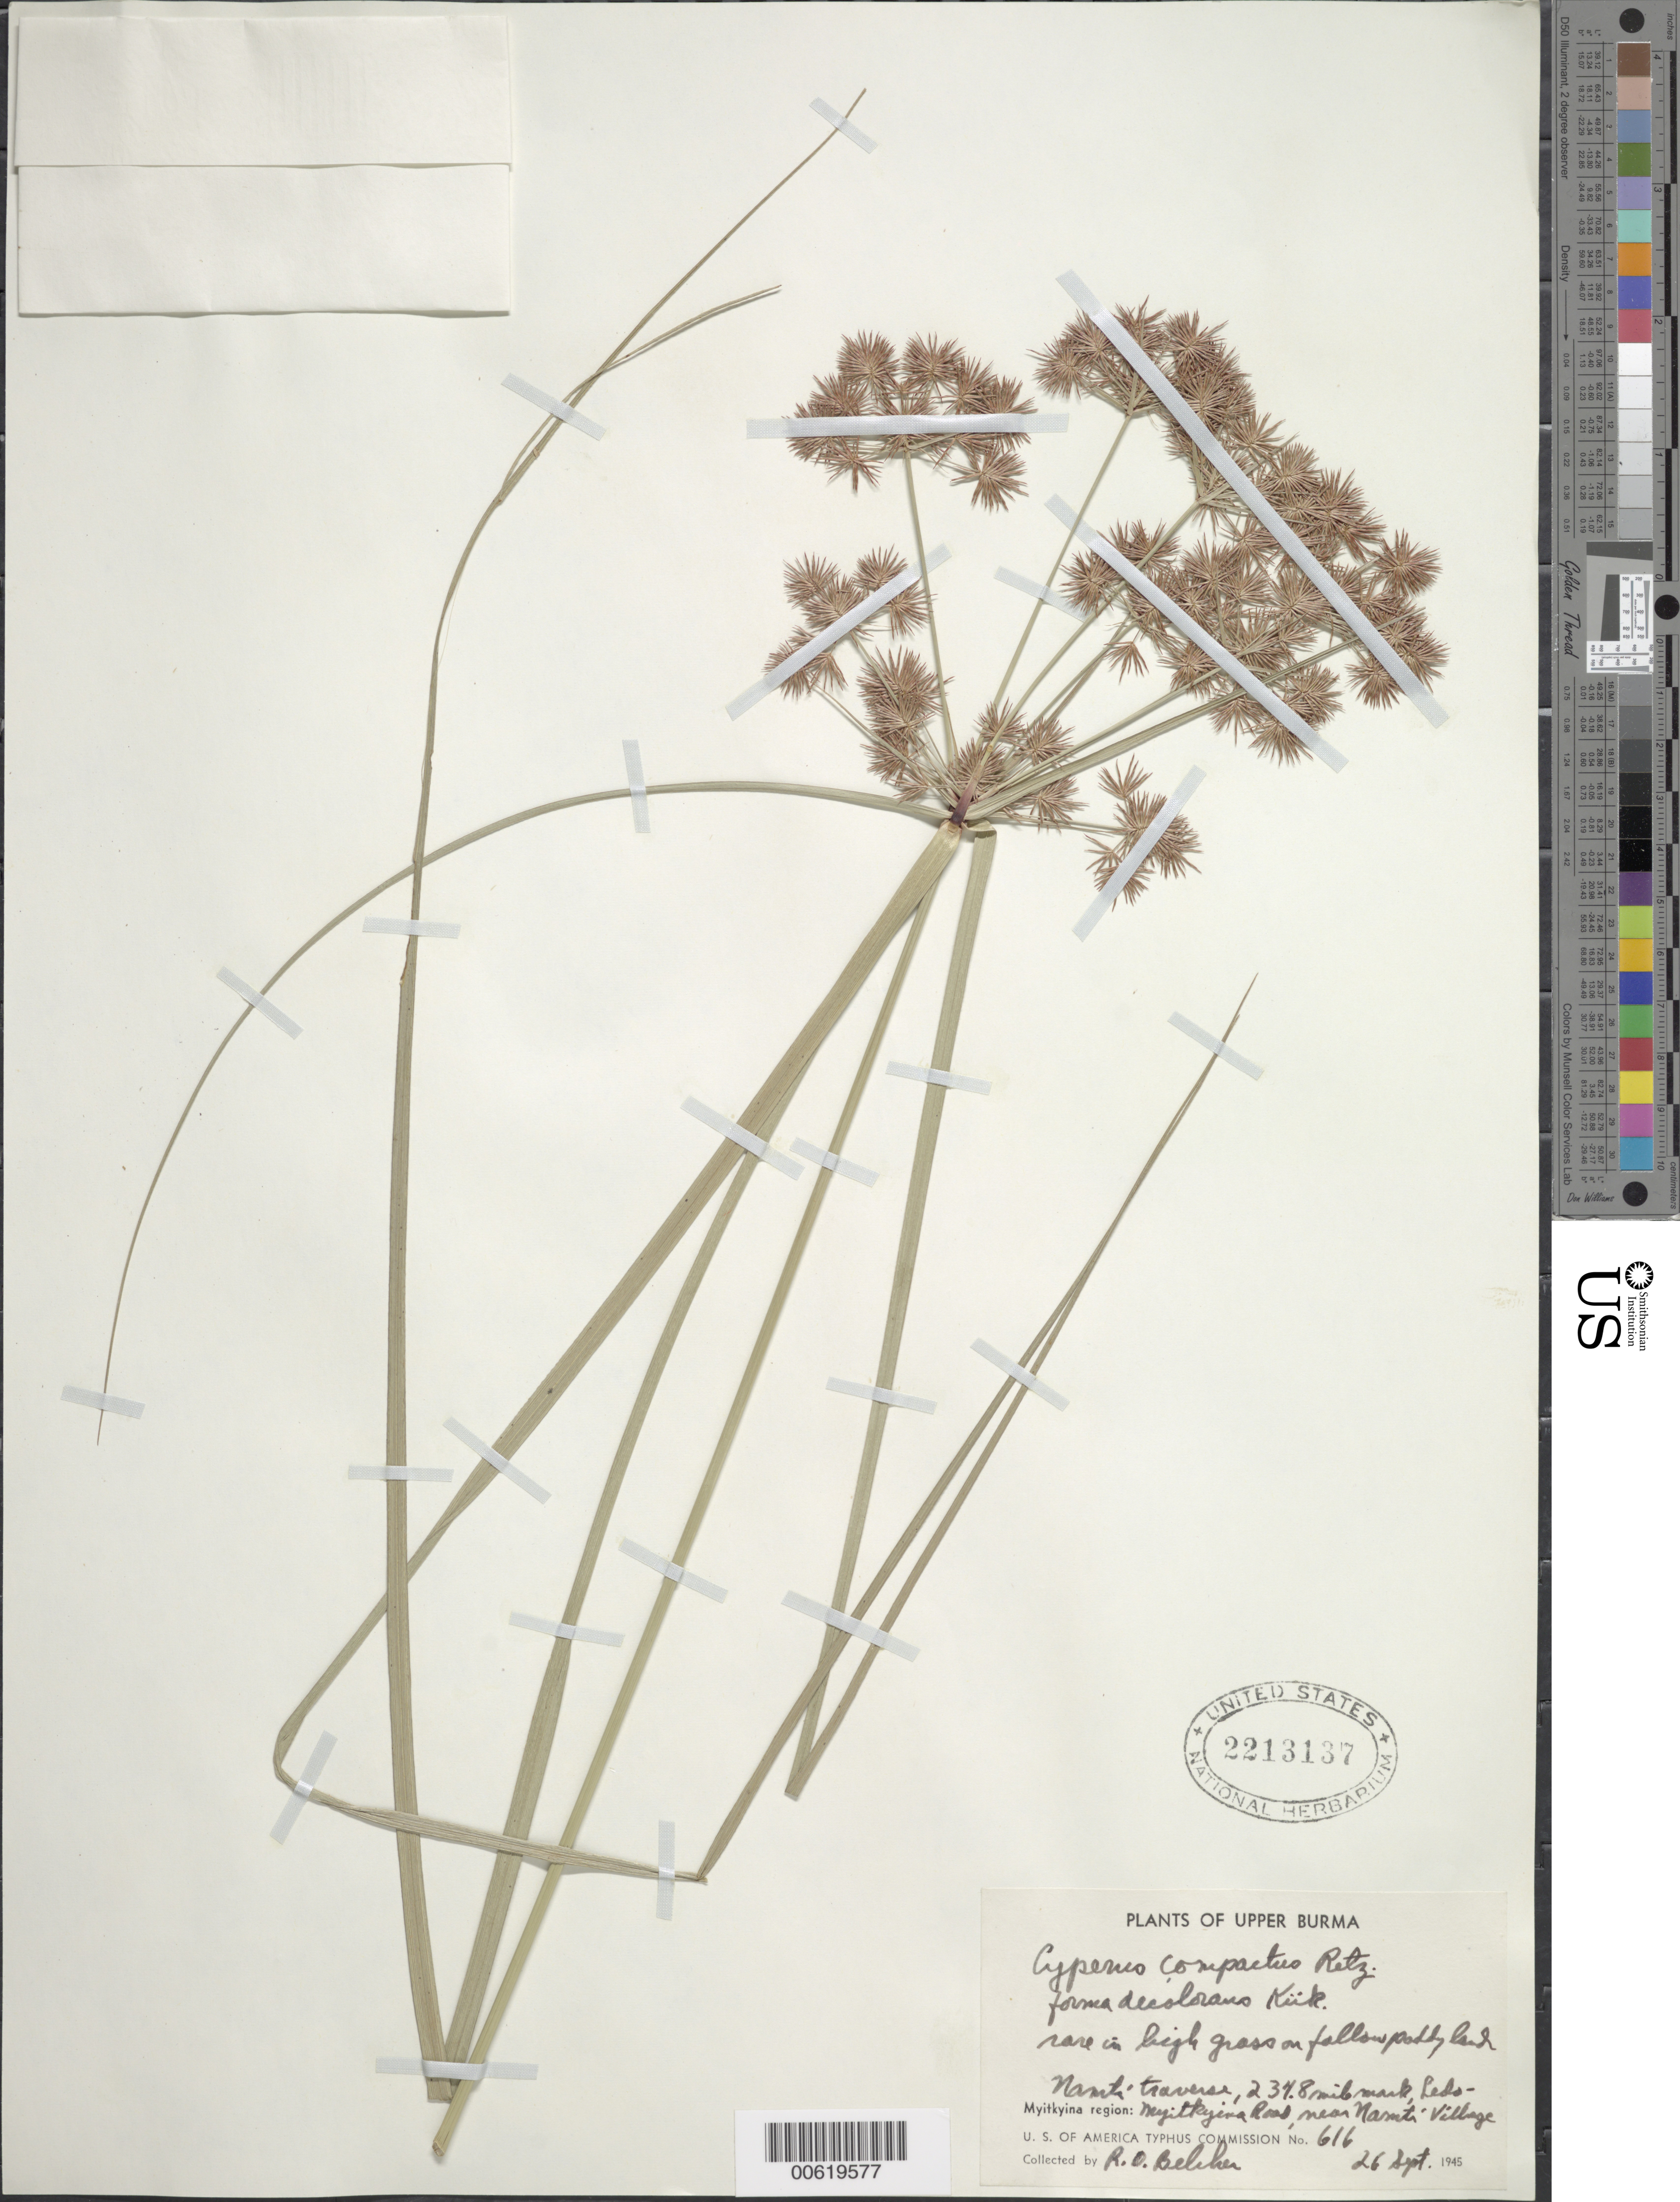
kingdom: Plantae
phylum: Tracheophyta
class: Liliopsida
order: Poales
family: Cyperaceae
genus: Cyperus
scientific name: Cyperus compactus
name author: Retz.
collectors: R. Belcher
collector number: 616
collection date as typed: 26 Sep 1945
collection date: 1945-09-26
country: Myanmar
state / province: Kachin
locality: Myitkyina region: Namti traverse, 234.8 miles mark, Ledo to Myitkyina road, near Namti village.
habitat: Rare in high grass on fallow paddy land.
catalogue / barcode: US 2213137